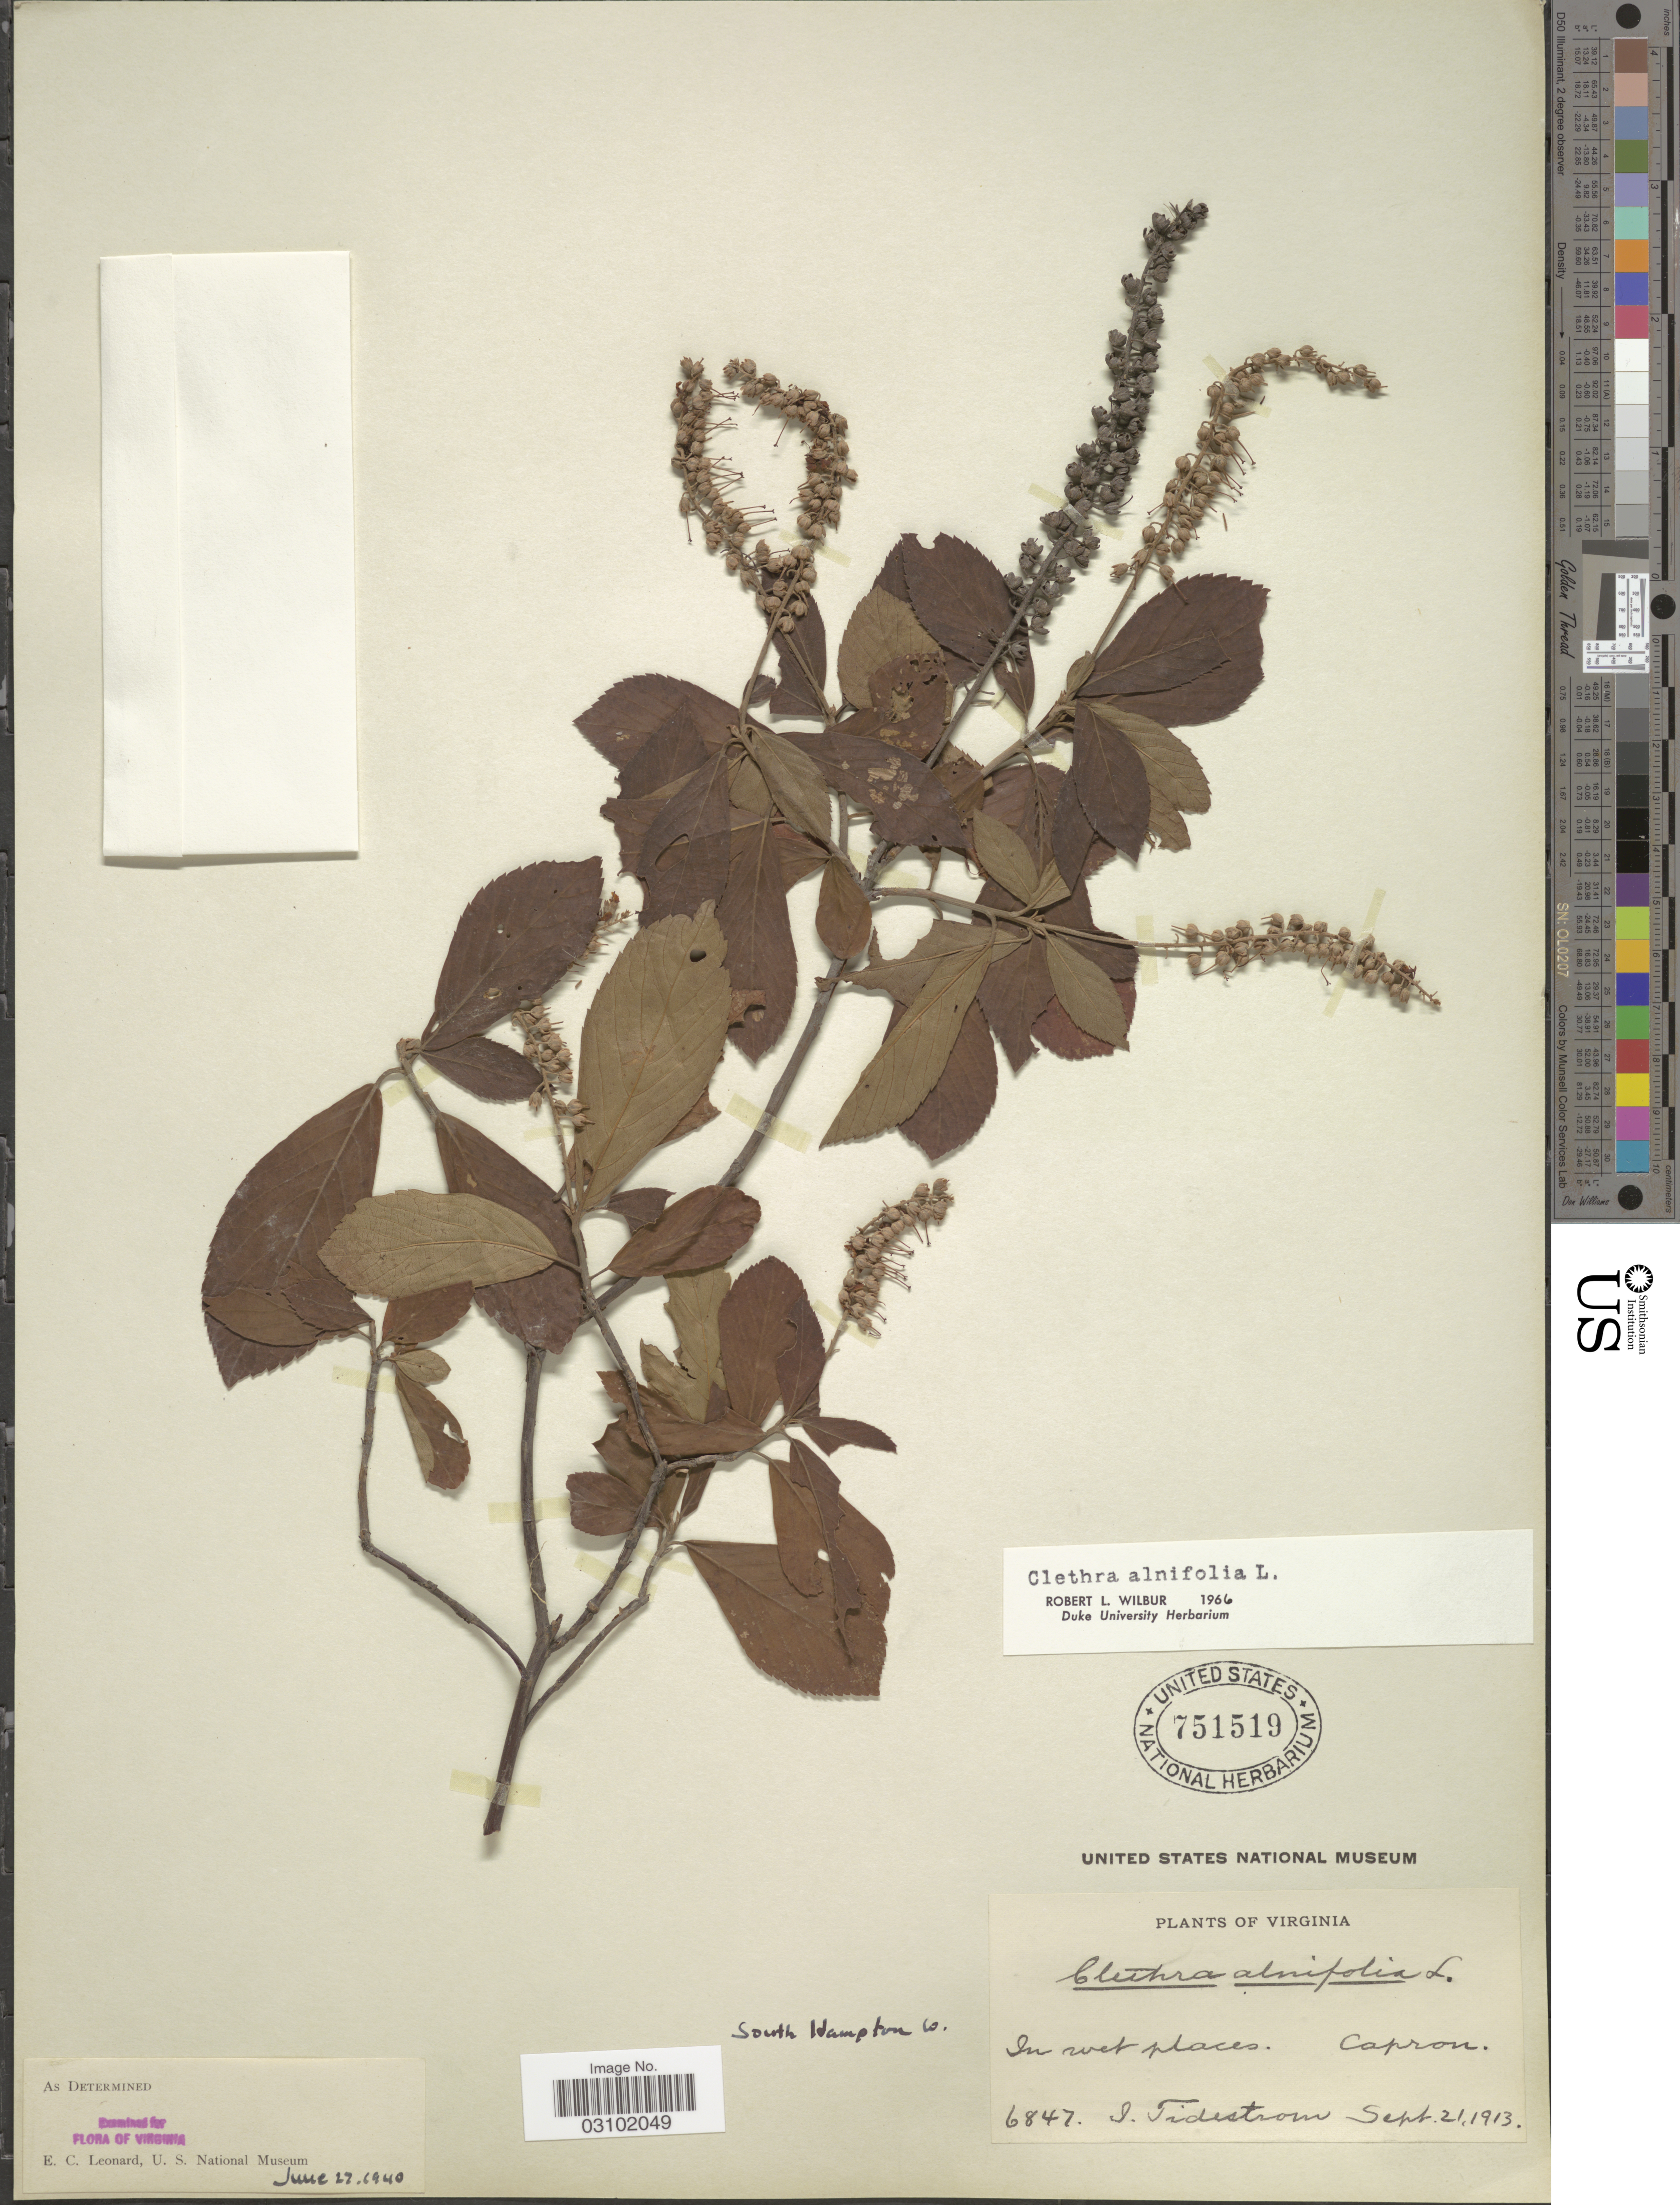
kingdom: Plantae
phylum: Tracheophyta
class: Magnoliopsida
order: Ericales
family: Clethraceae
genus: Clethra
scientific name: Clethra alnifolia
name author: L.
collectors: I. F. Tidestrom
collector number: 6847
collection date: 1913-09-21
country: United States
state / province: Virginia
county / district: Southampton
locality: In wet places. Capron.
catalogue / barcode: US 751519